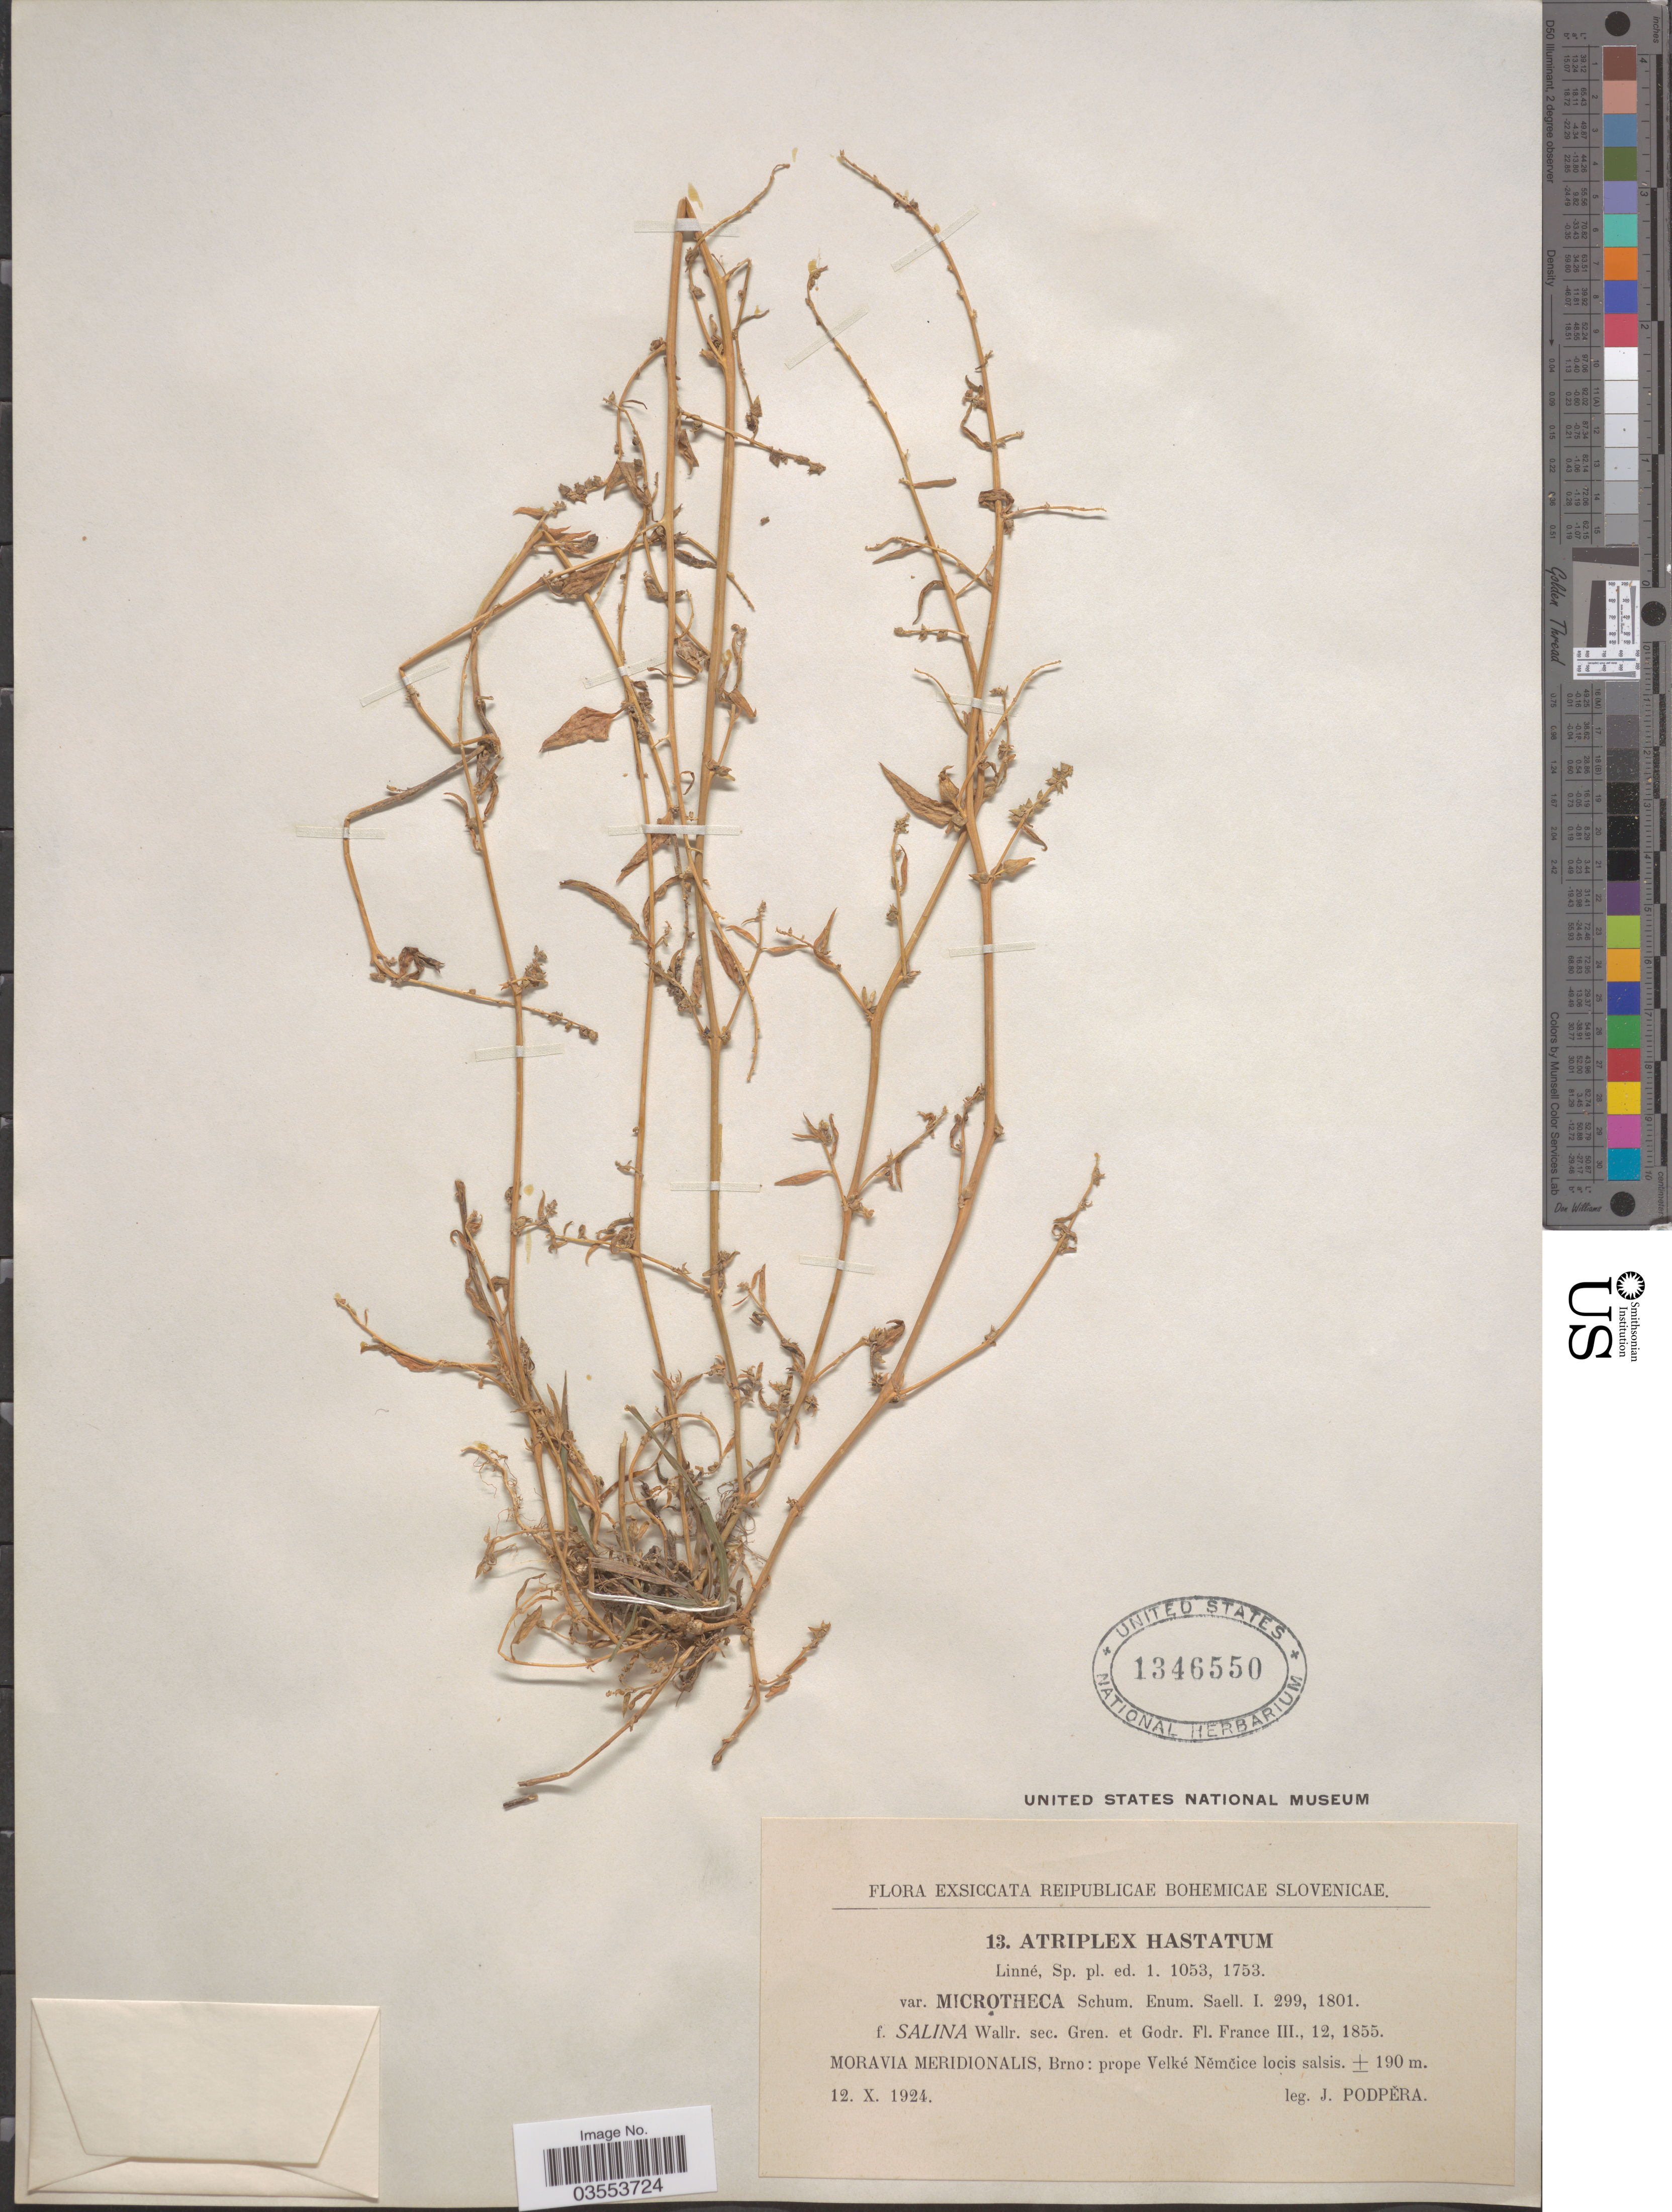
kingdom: Plantae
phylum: Tracheophyta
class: Magnoliopsida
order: Caryophyllales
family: Amaranthaceae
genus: Atriplex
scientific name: Atriplex hastata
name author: L.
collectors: J. Podpera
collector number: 13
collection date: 1924-10-12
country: Czechia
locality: Reipublicae Bohemicae Slovenicae. Moravia Meridionalis, Brno: prope Velké Němčice locis salsis.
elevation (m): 190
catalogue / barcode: US 1346550